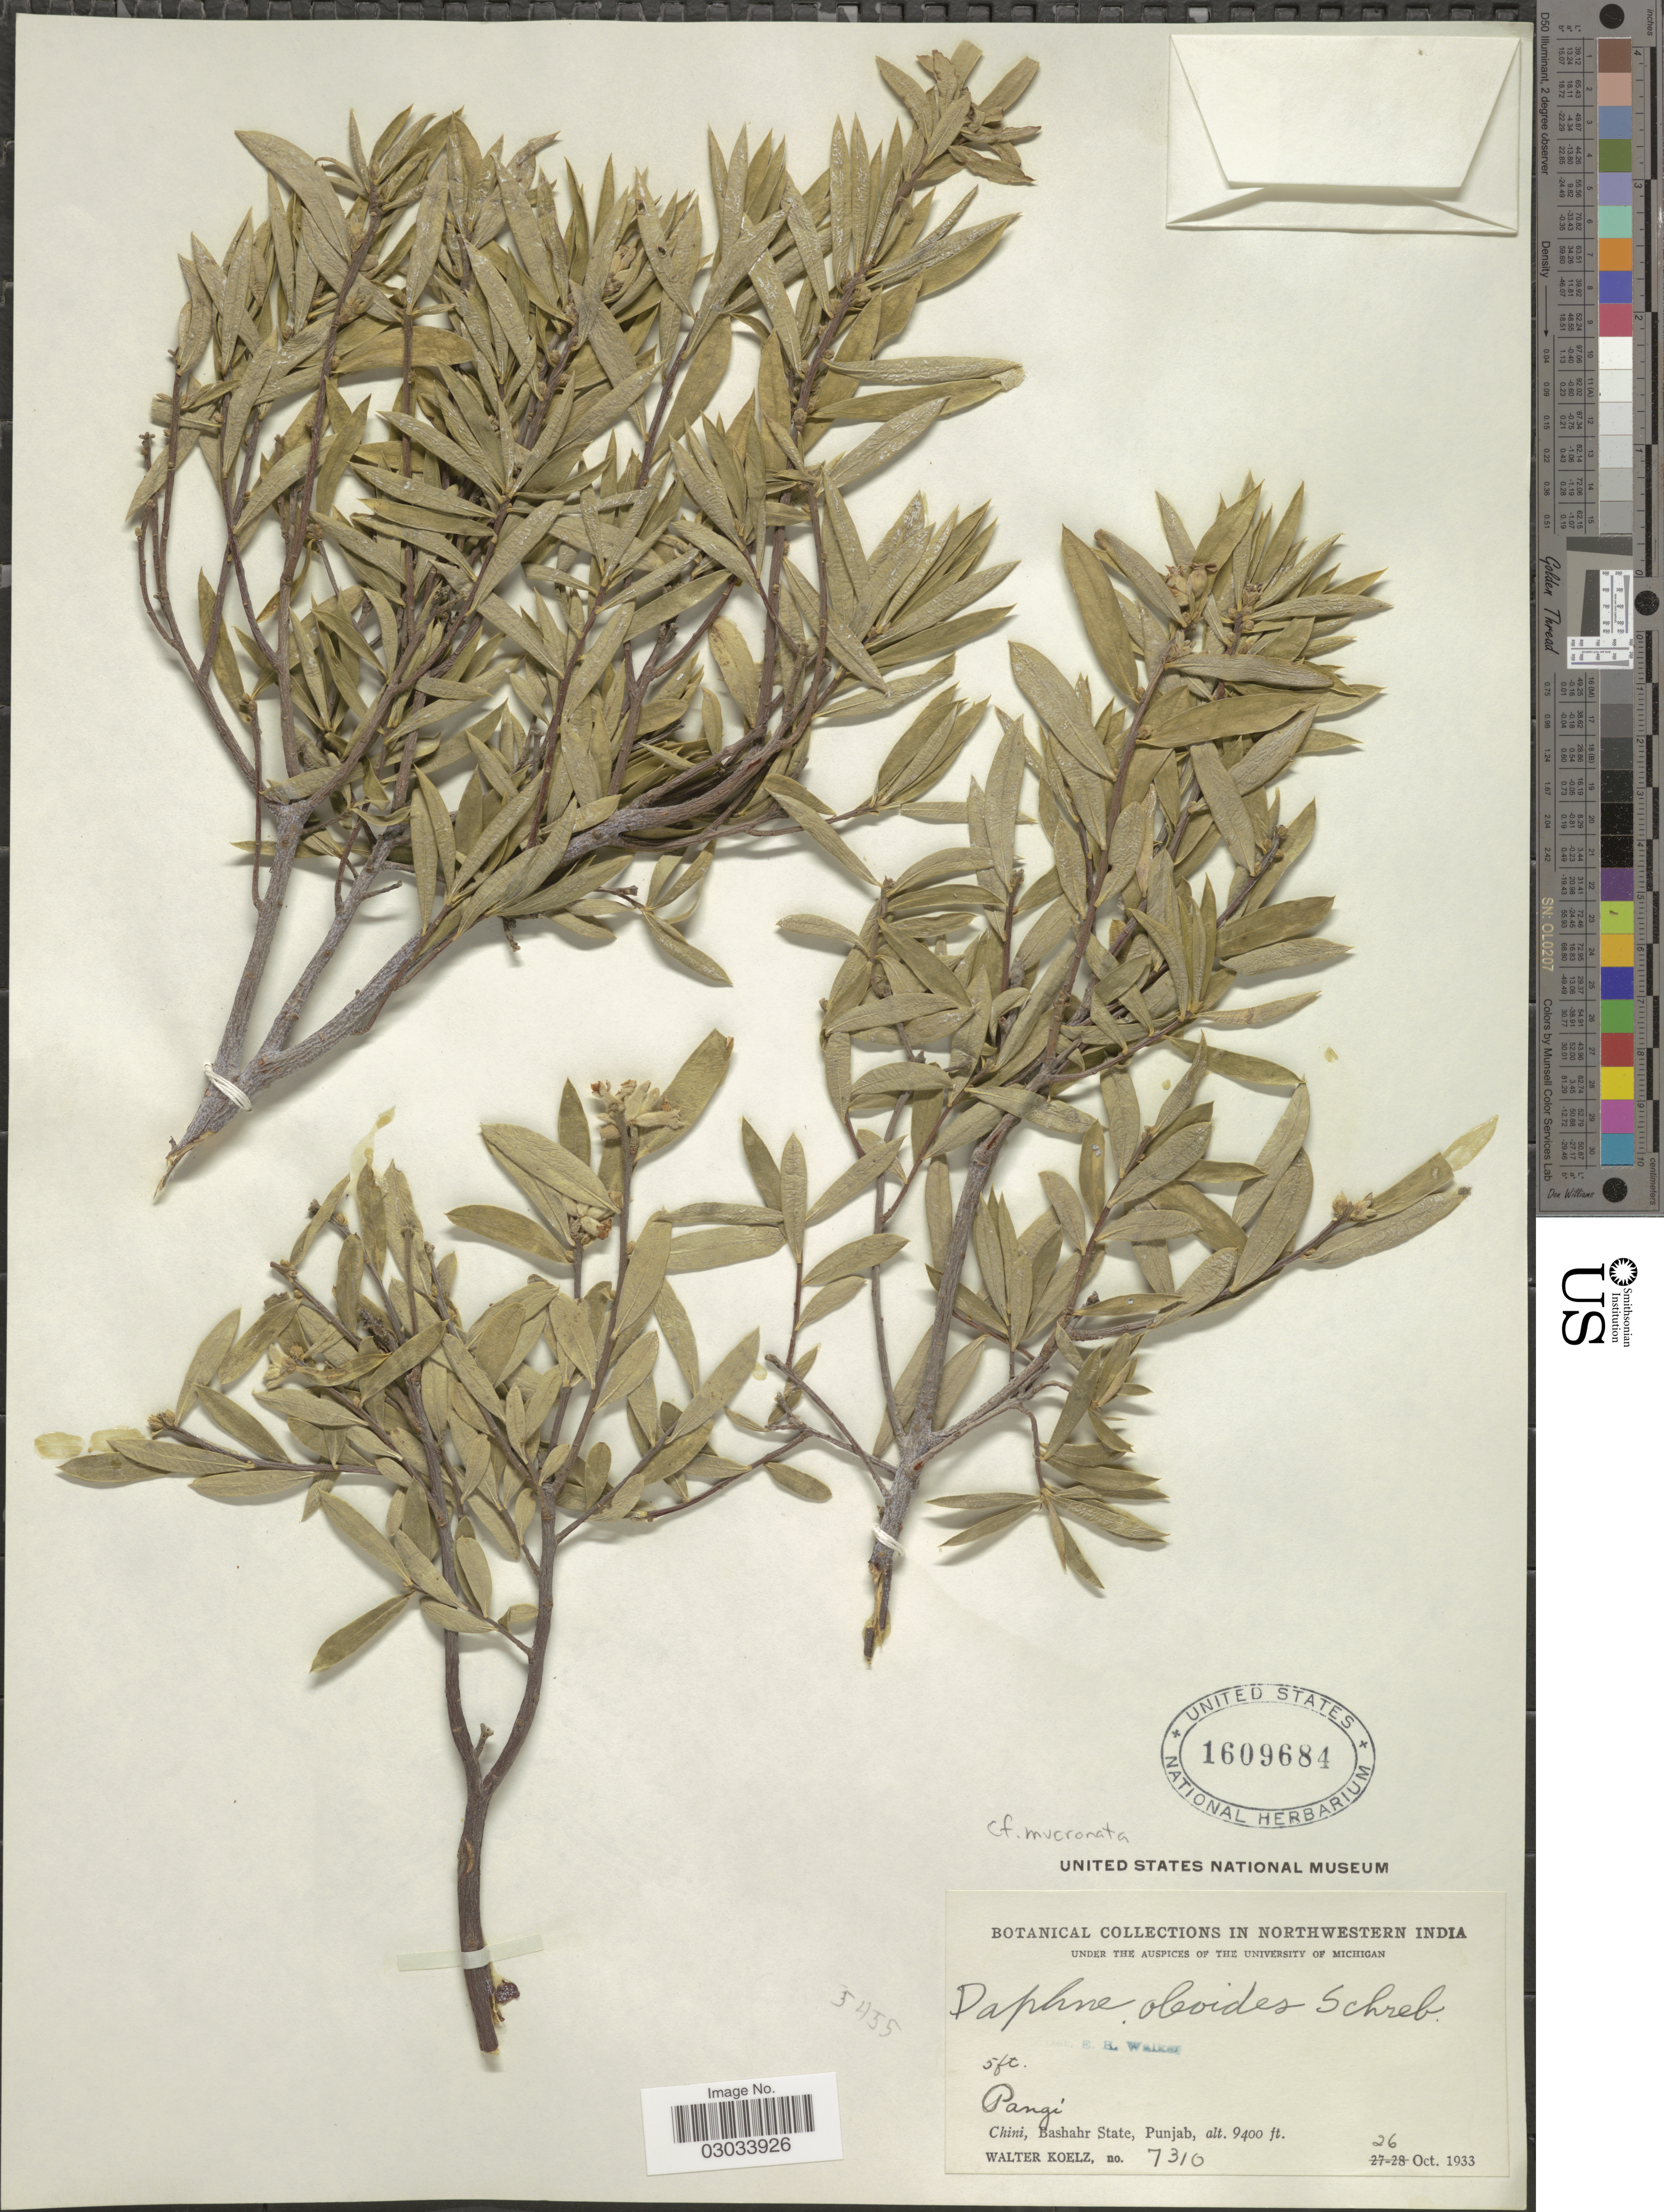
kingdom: Plantae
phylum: Tracheophyta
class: Magnoliopsida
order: Malvales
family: Thymelaeaceae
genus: Daphne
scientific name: Daphne mucronata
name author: Royle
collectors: W. N. Koelz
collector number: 7310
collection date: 1933-10-26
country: India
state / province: Punjab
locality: Northwestern India. Pangi. Chini, Bashahr State, Punjab.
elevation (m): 2865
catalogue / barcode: US 1609684